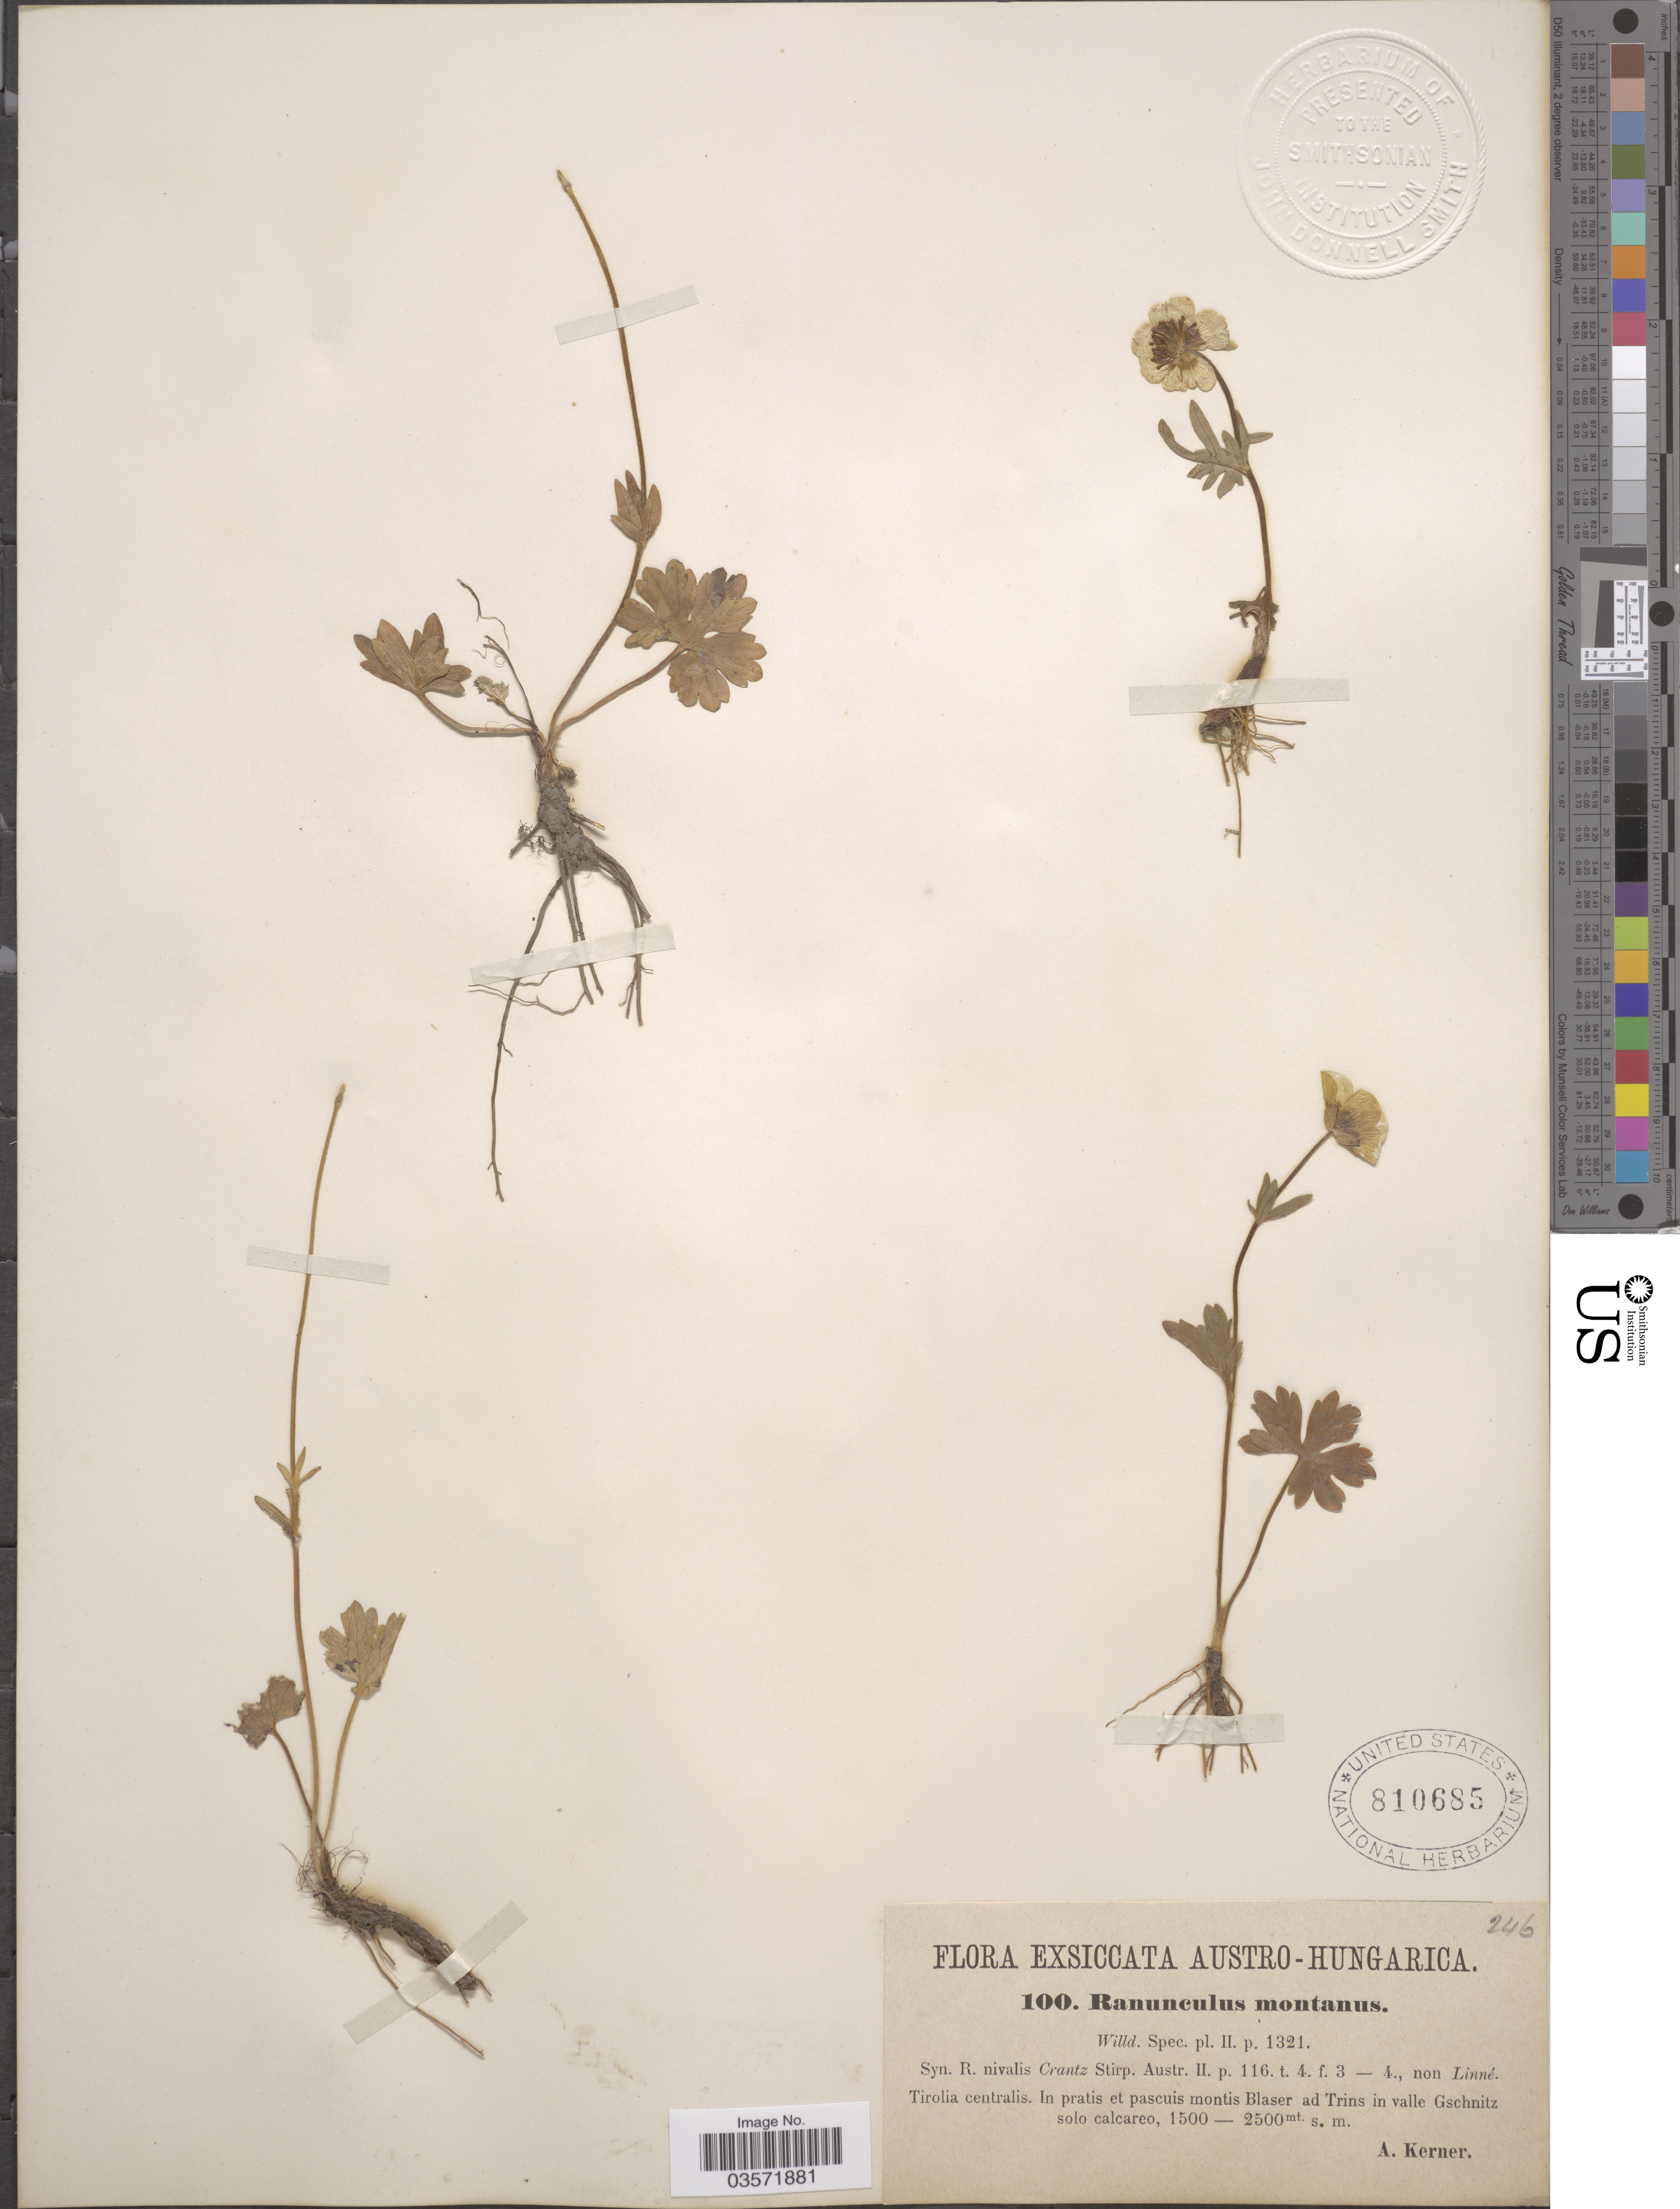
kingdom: Plantae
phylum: Tracheophyta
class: Magnoliopsida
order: Ranunculales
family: Ranunculaceae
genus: Ranunculus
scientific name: Ranunculus montanus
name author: Willd.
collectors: A. Kerner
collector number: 100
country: Austria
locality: Austro-Hungarica. Tirolia centralis. In pratis et pascuis montis Blaser ad Trins in valle Gschnitz.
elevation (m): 1500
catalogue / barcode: US 810685